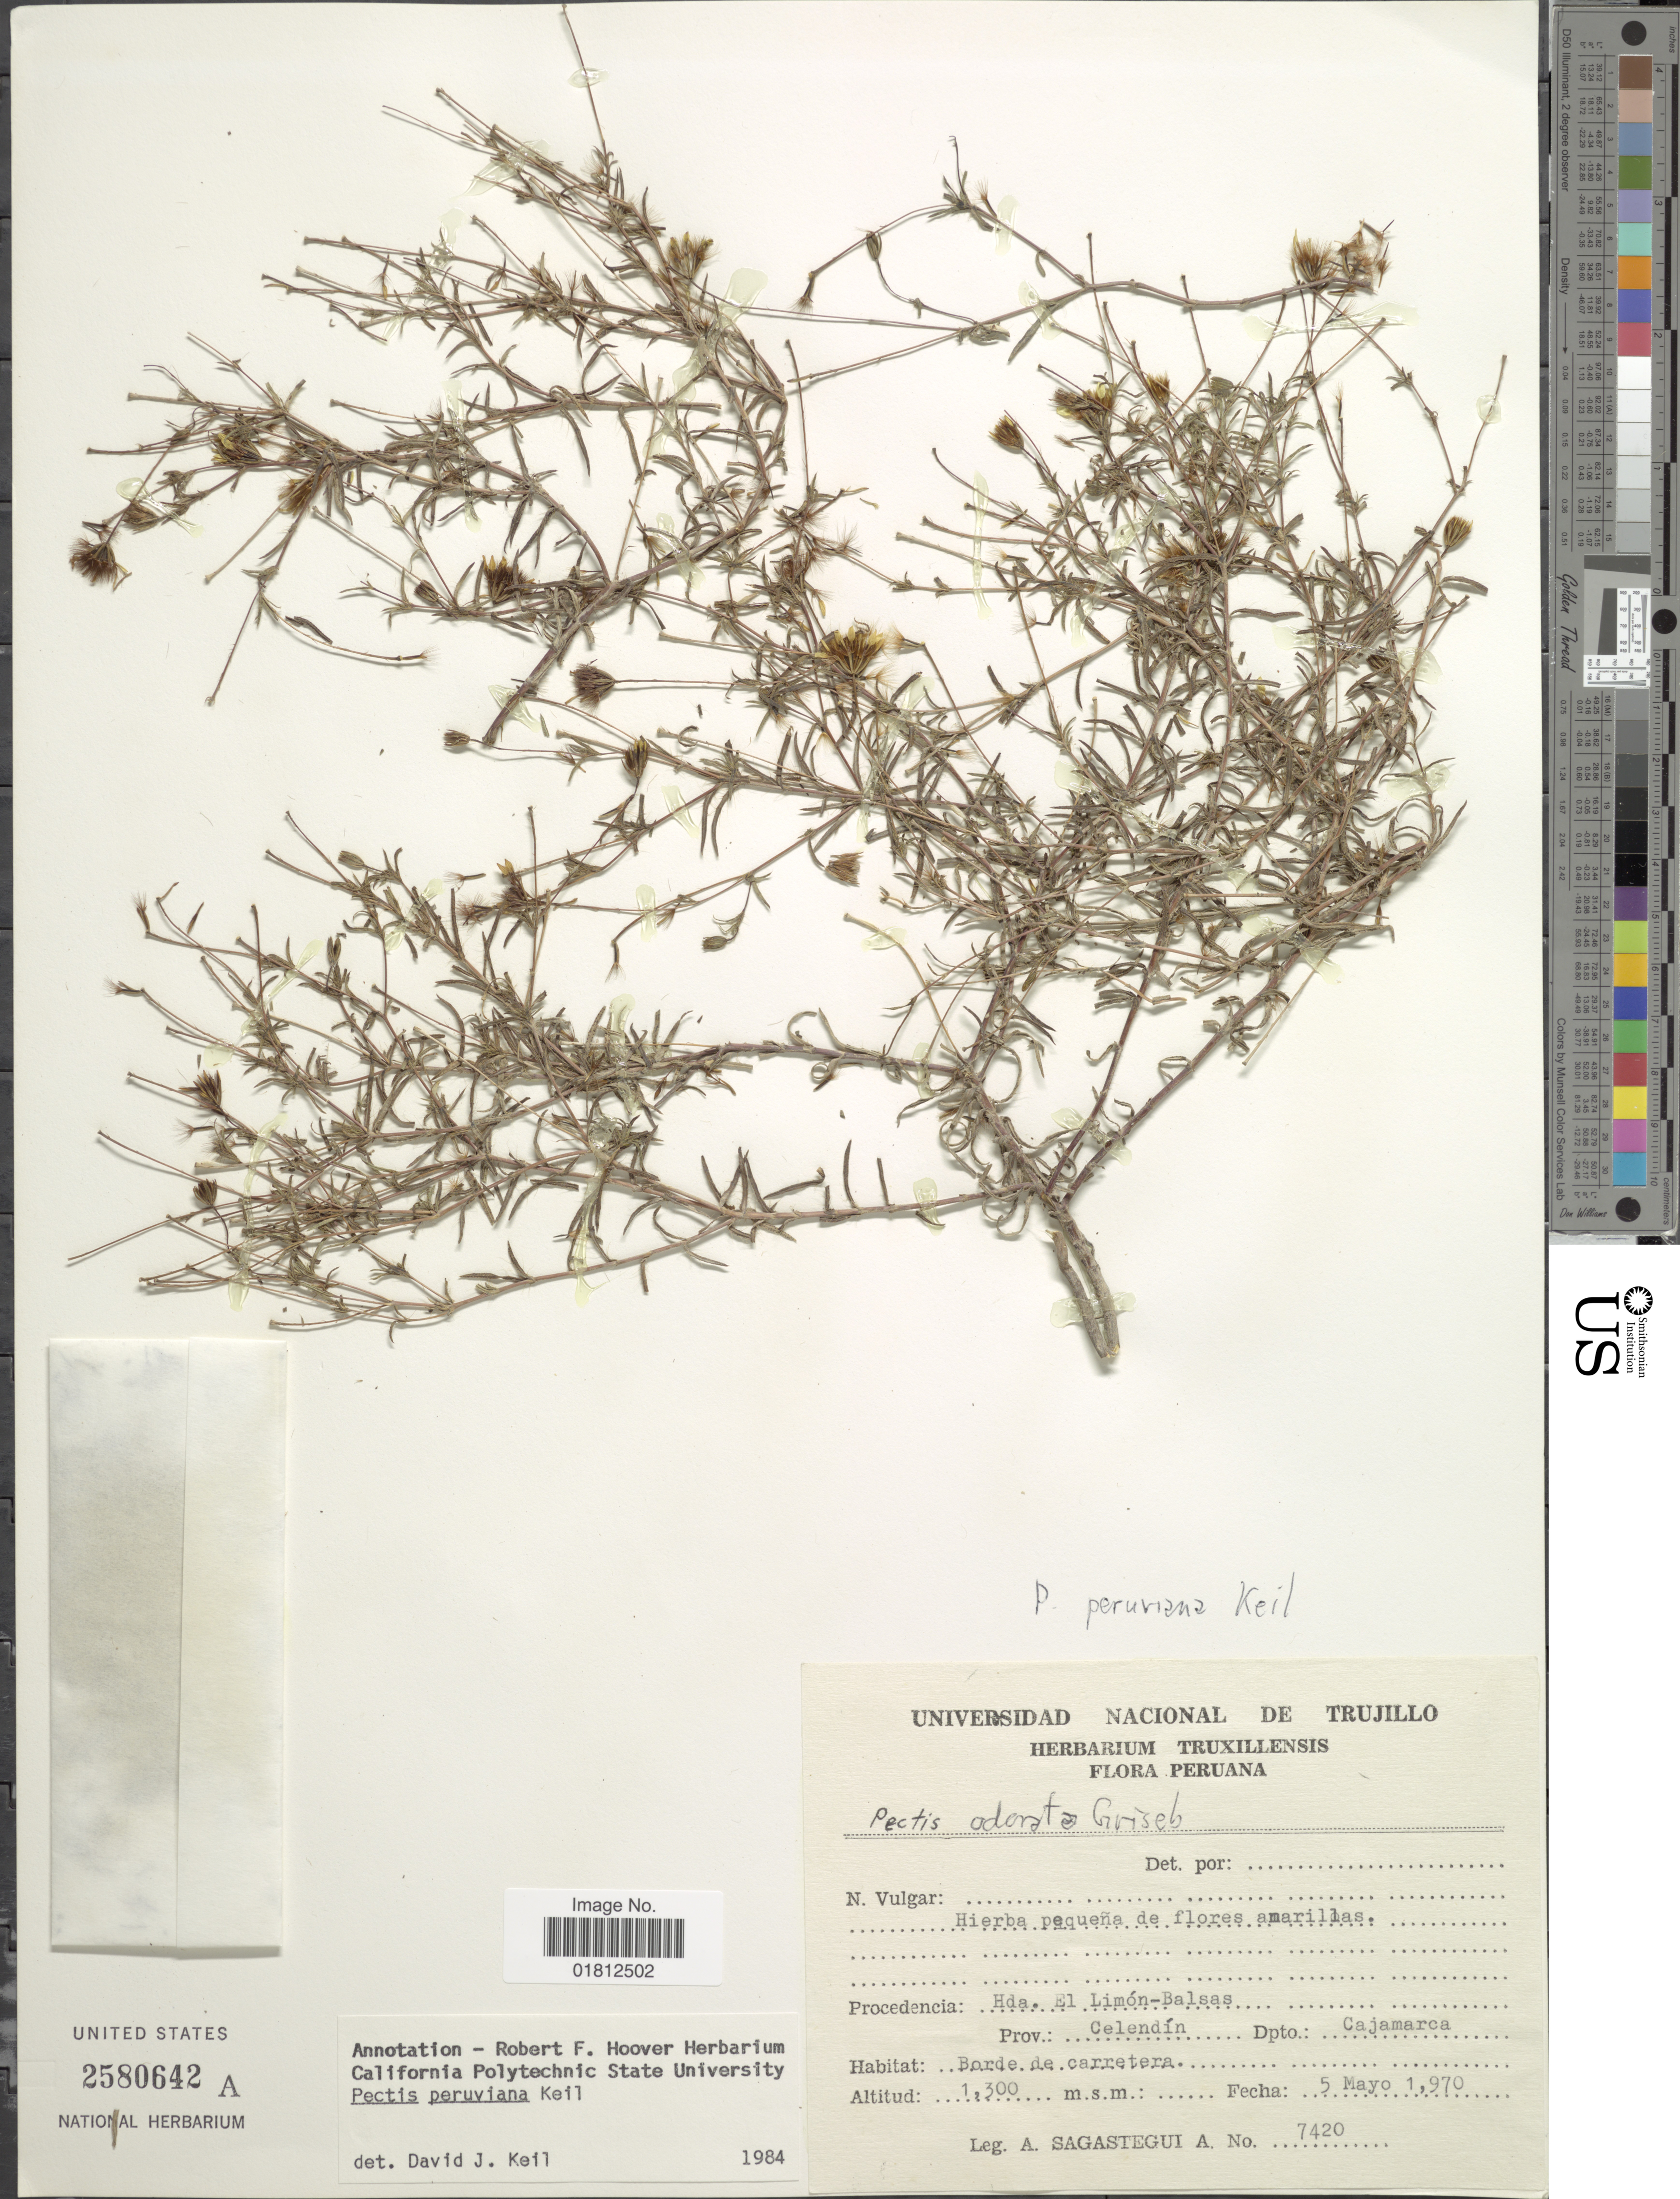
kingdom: Plantae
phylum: Tracheophyta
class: Magnoliopsida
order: Asterales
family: Asteraceae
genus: Pectis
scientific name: Pectis peruviana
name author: D.J. Keil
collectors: A. Sagástegui A.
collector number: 7420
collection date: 1970-05-05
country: Peru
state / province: Cajamarca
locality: Hda. El Limón-Balsas, Prov. Celendín, Dpto: Cajamarca, borde de carretera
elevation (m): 1300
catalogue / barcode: US 2580642A